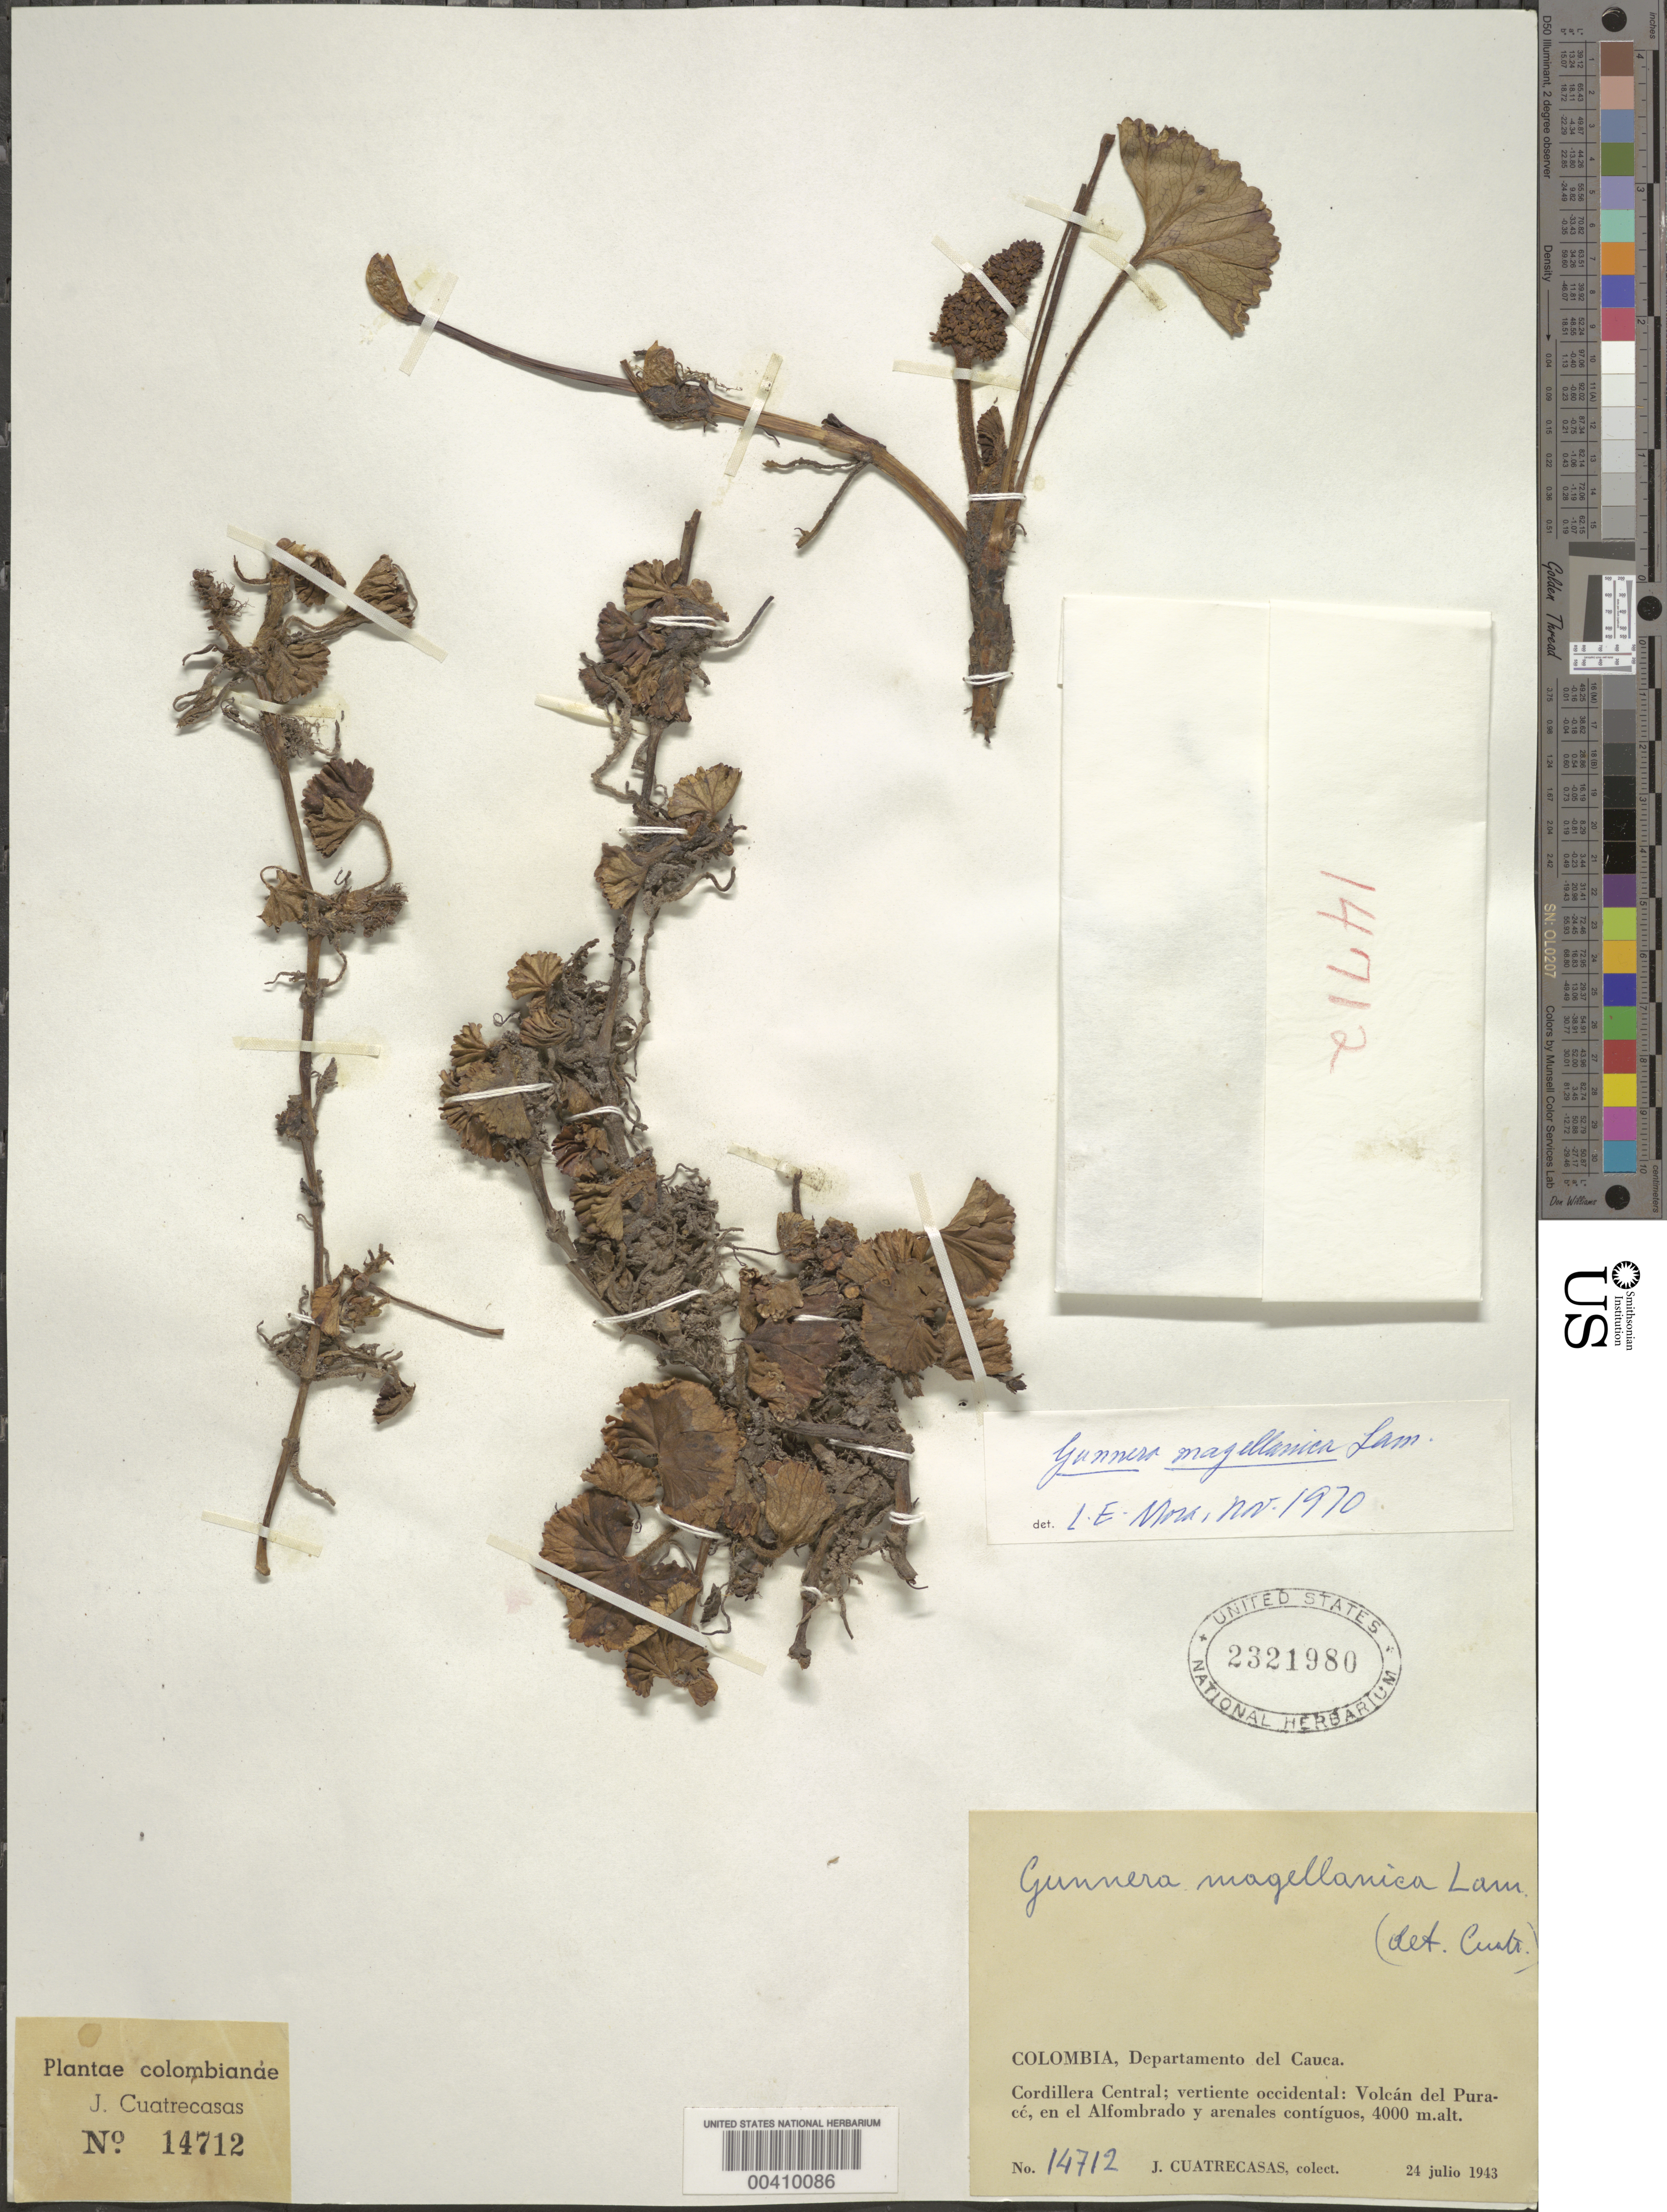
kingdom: Plantae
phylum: Tracheophyta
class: Magnoliopsida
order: Gunnerales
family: Gunneraceae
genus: Gunnera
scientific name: Gunnera magellanica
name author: Lam.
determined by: Mora-Osejo, L. E.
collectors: J. Cuatrecasas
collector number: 14712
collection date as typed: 24 Jul 1923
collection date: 1923-07-24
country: Colombia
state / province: Cauca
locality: Cordillera Central; Vertiente Occidental: Volcán del Puracé, en el Alfombrado y Arenales contíguos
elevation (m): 4000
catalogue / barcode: US 2321980